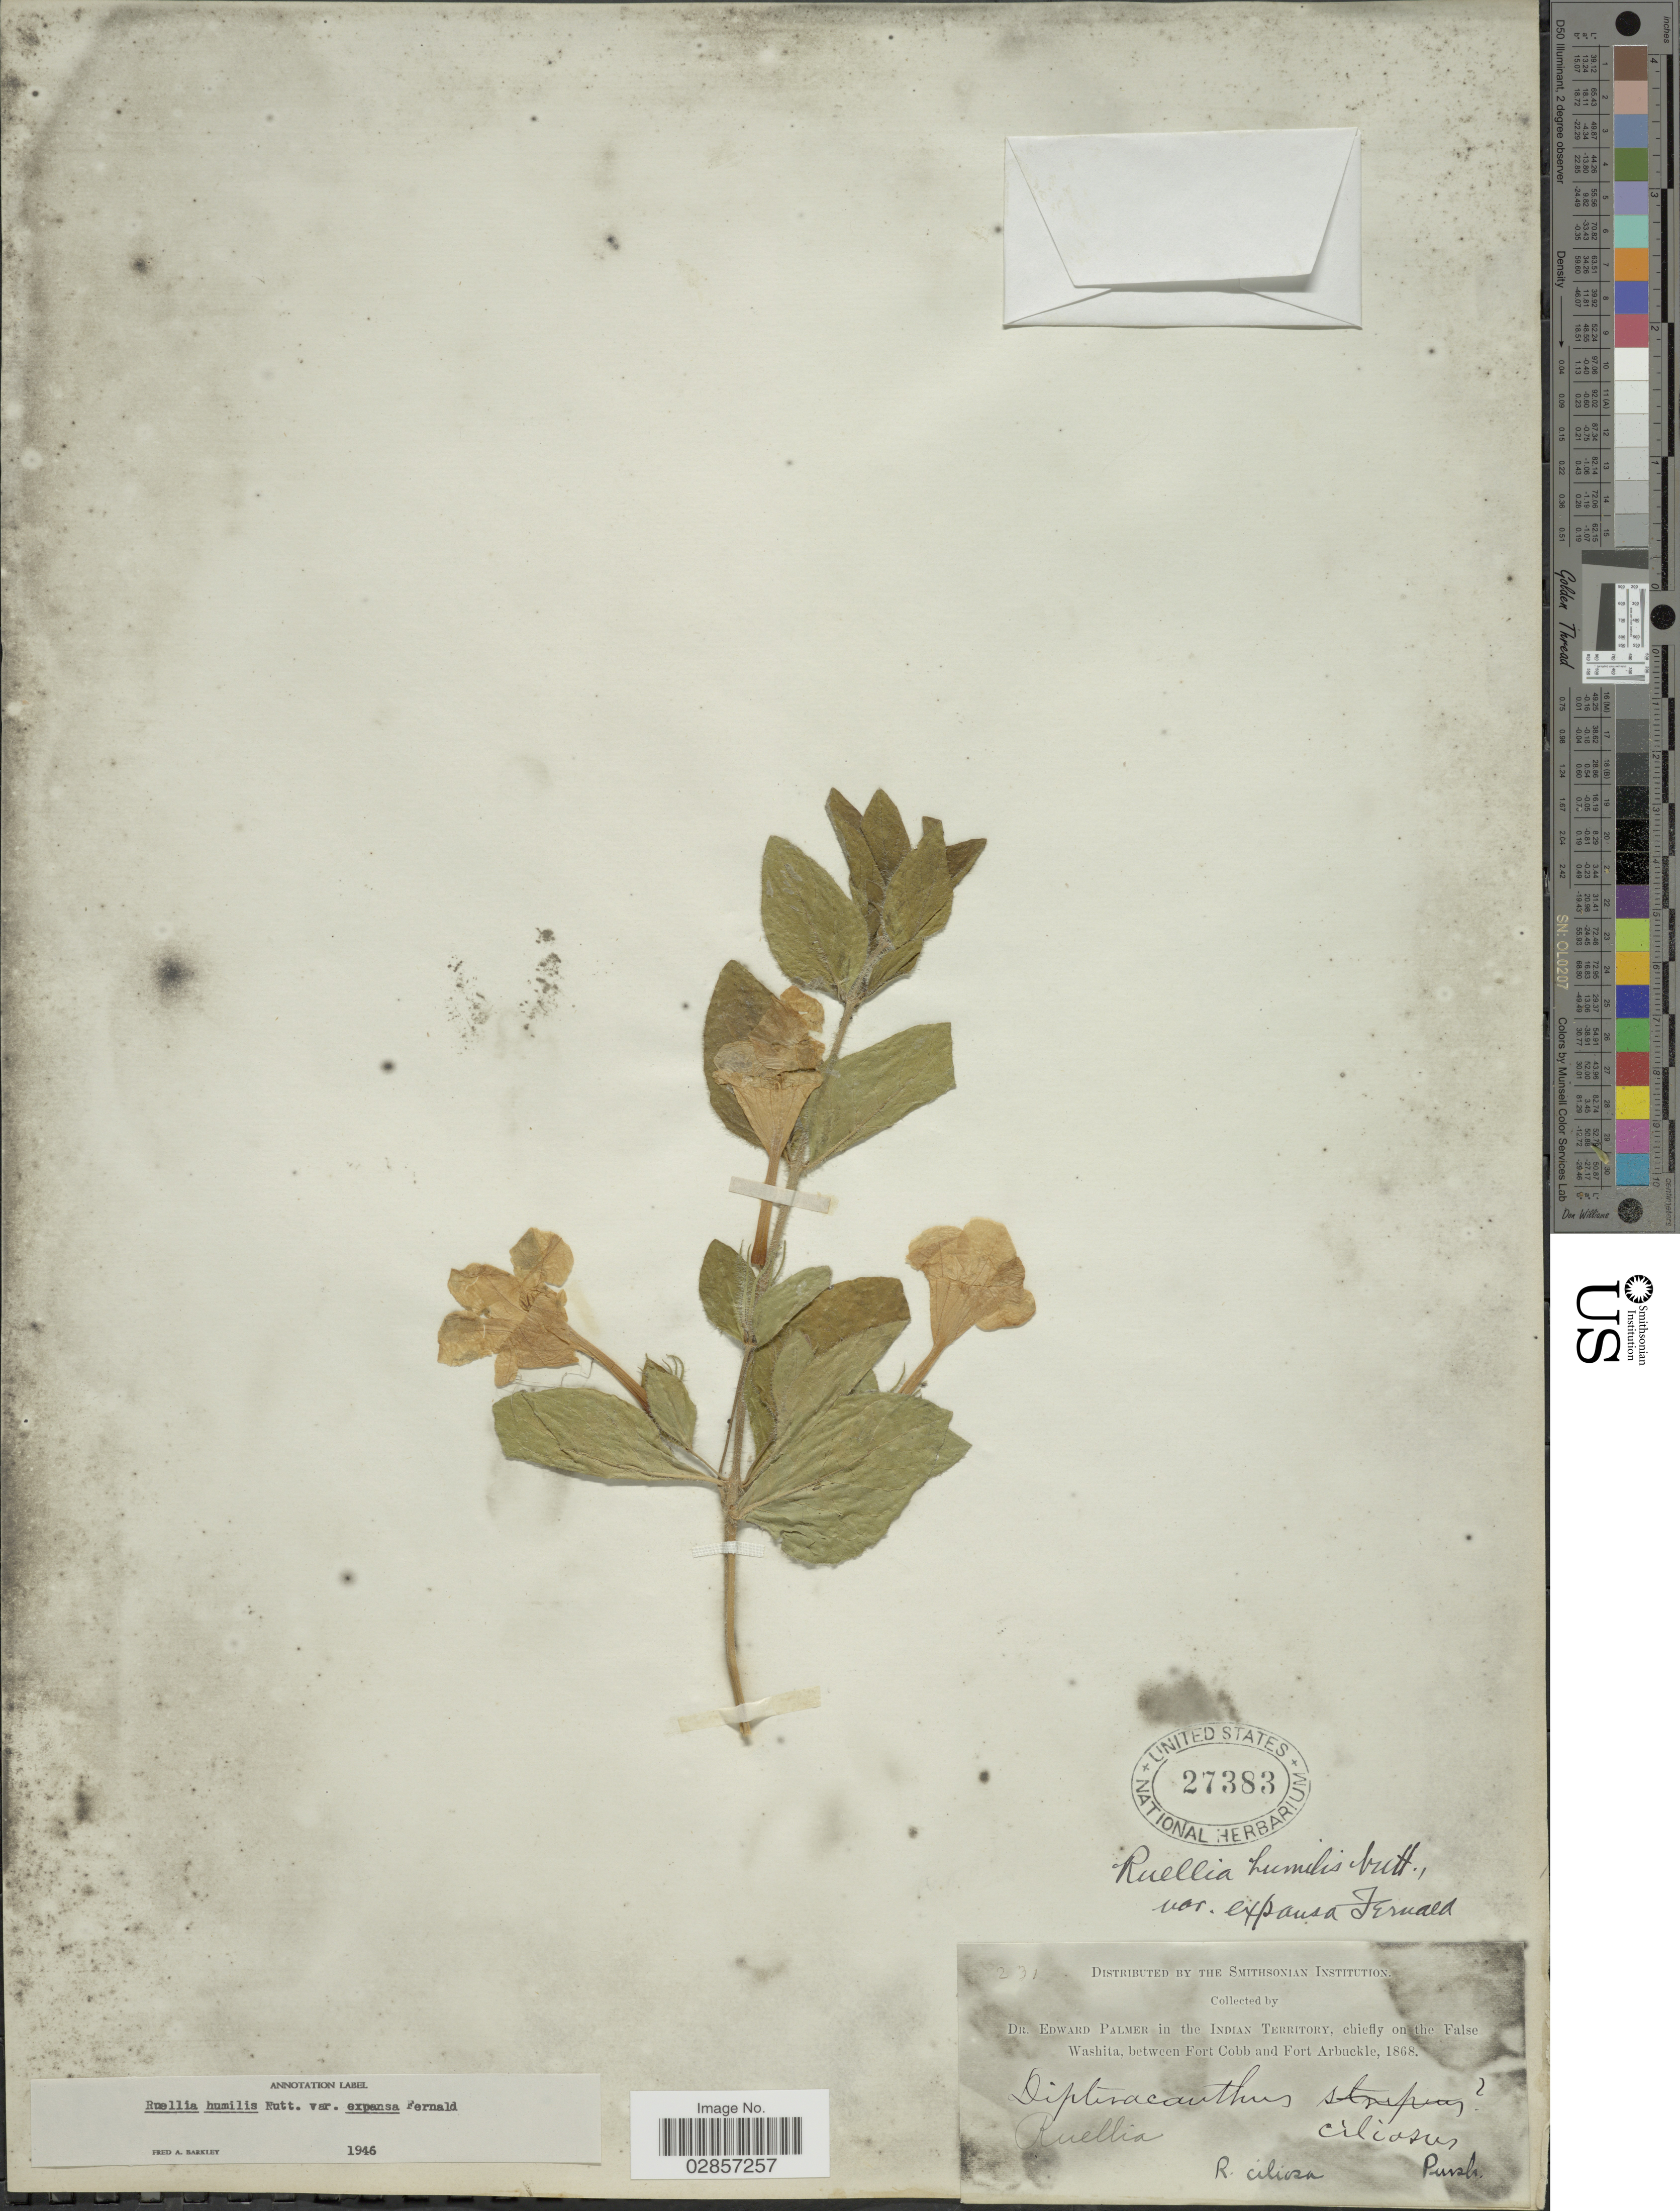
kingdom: Plantae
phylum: Tracheophyta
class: Magnoliopsida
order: Lamiales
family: Acanthaceae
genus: Ruellia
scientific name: Ruellia humilis var. expansa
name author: Fernald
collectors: E. Palmer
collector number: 231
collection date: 1868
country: United States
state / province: Oklahoma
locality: In The Indian Territory, chiefly on the False Washita, between Fort Cobb and Fort Arbuckle.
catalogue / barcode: US 27383